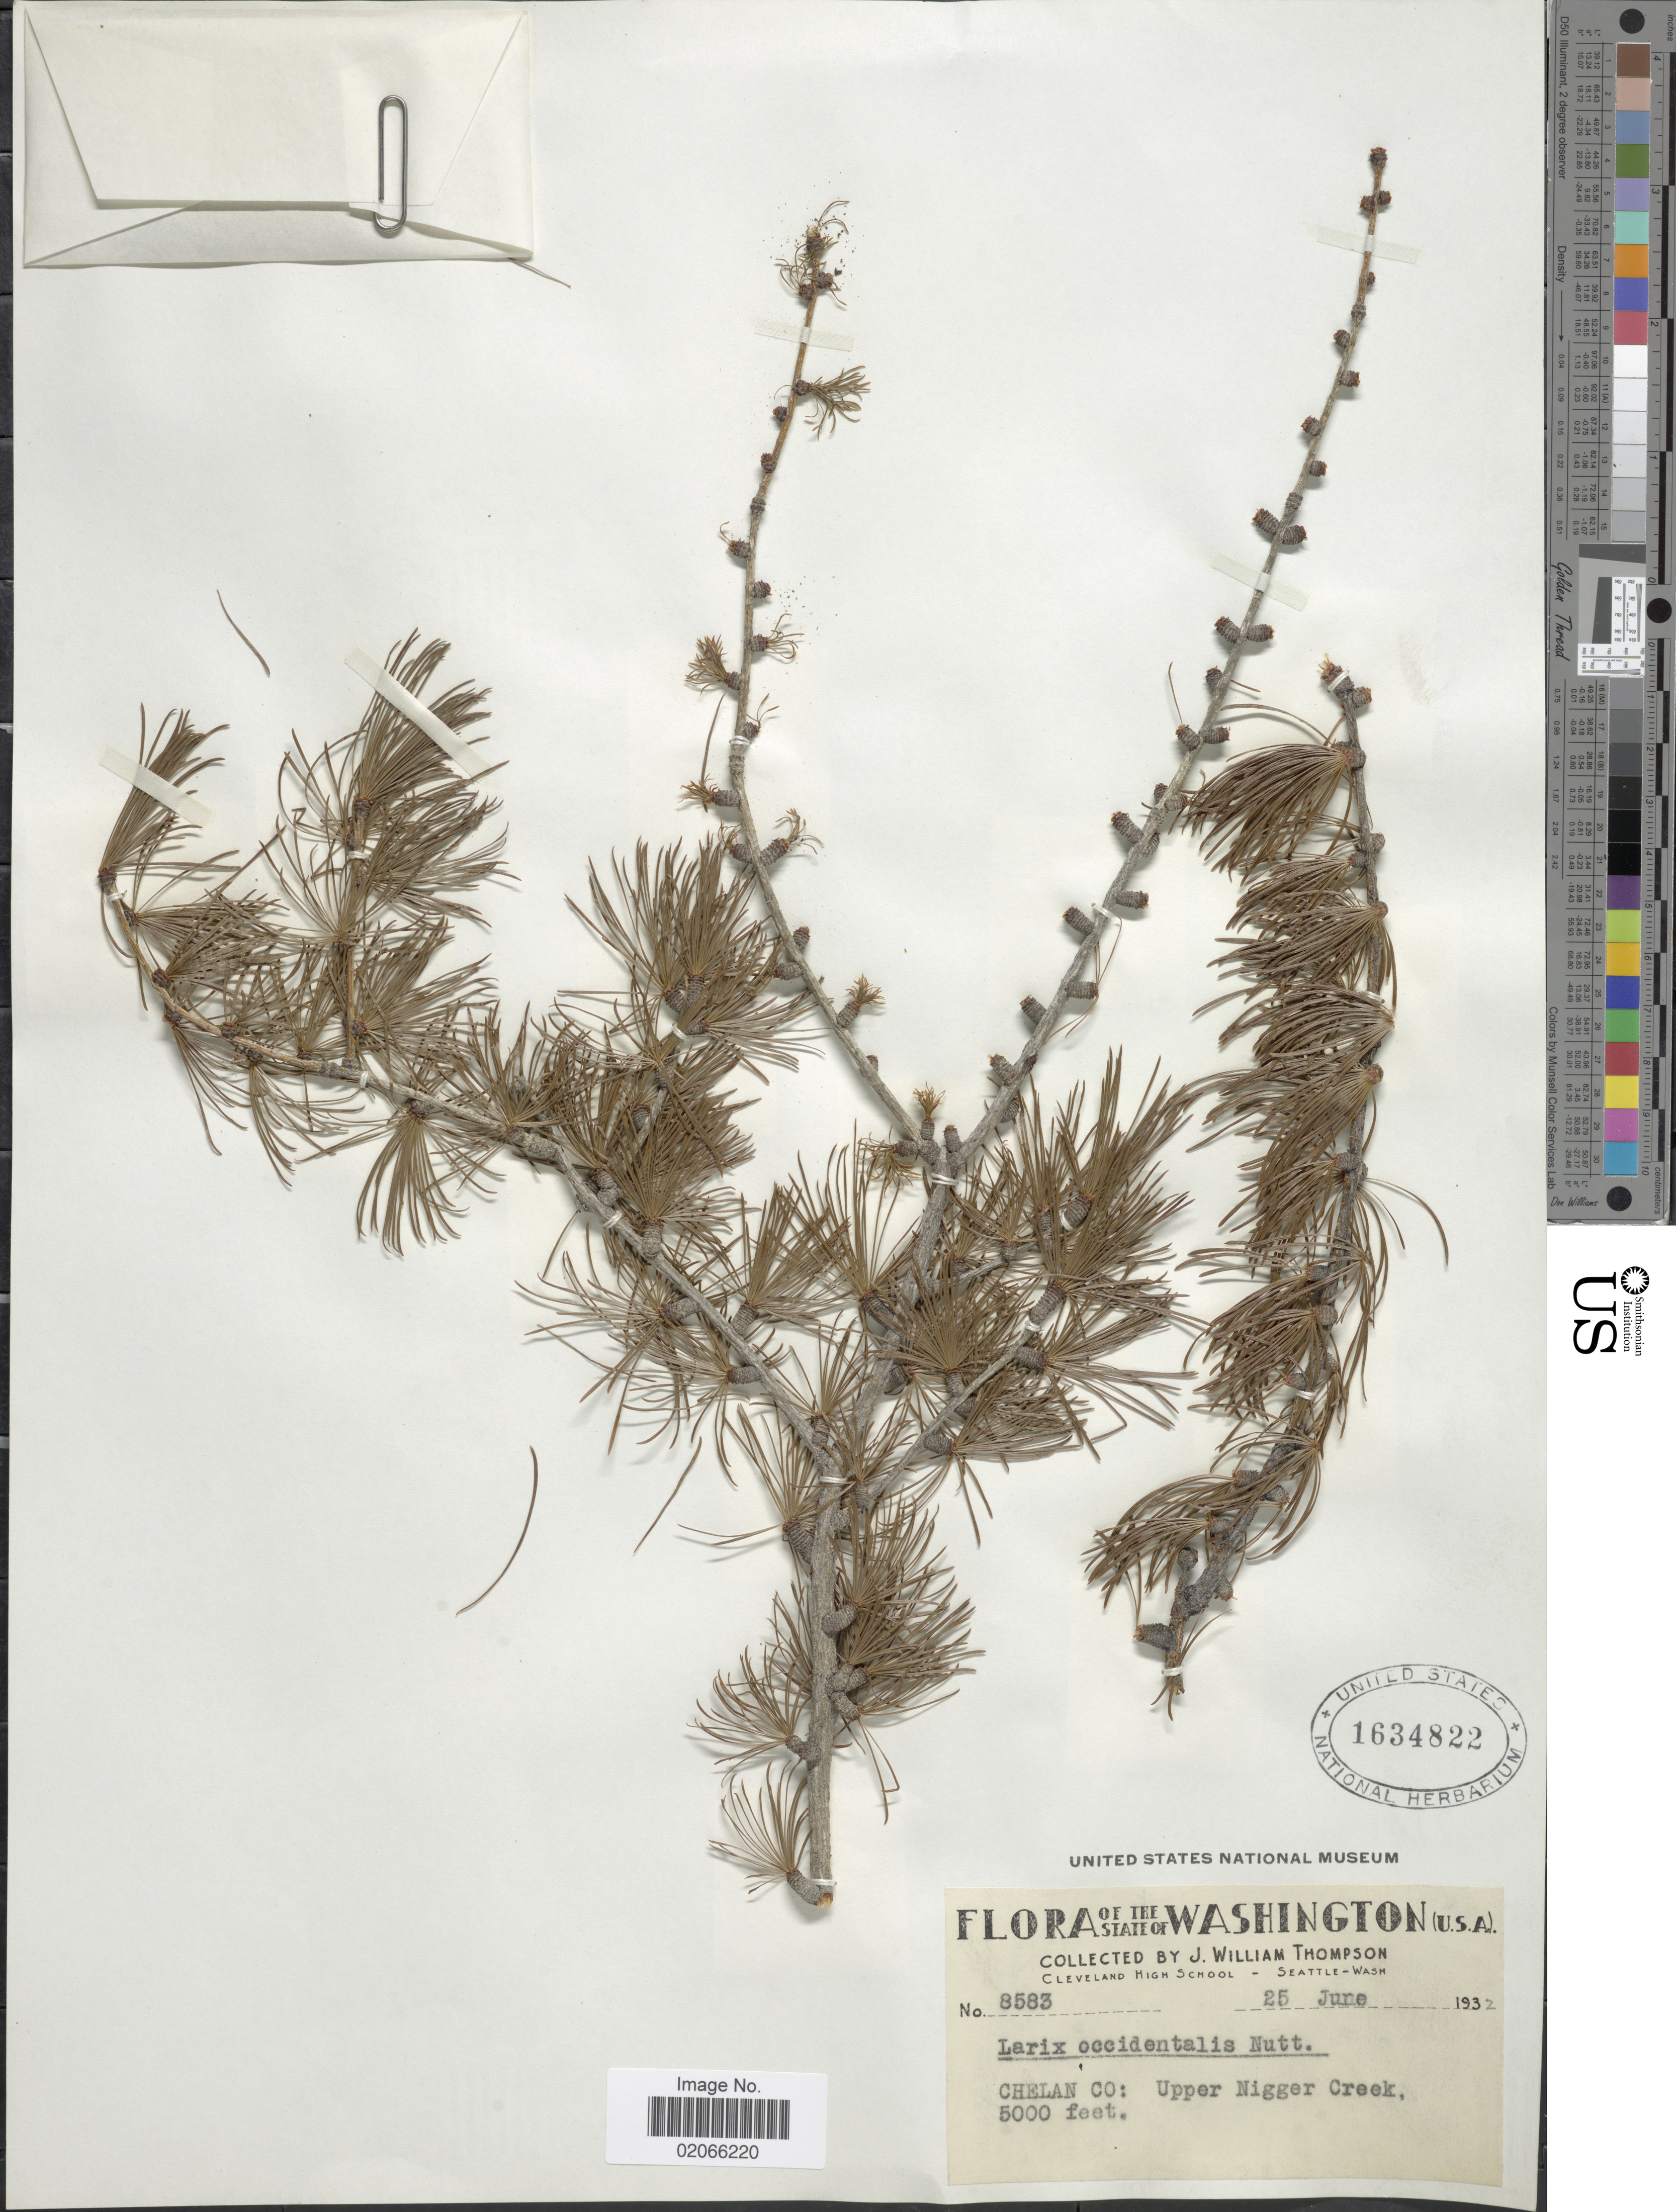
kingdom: Plantae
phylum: Tracheophyta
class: Pinopsida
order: Pinales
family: Pinaceae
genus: Larix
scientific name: Larix occidentalis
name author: Nutt.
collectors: J. W. Thompson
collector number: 8583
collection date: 1932-06-25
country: United States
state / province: Washington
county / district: Chelan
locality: Washington (U.S.A.). Chelan Co: Upper Nigger Creek.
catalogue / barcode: US 1634822